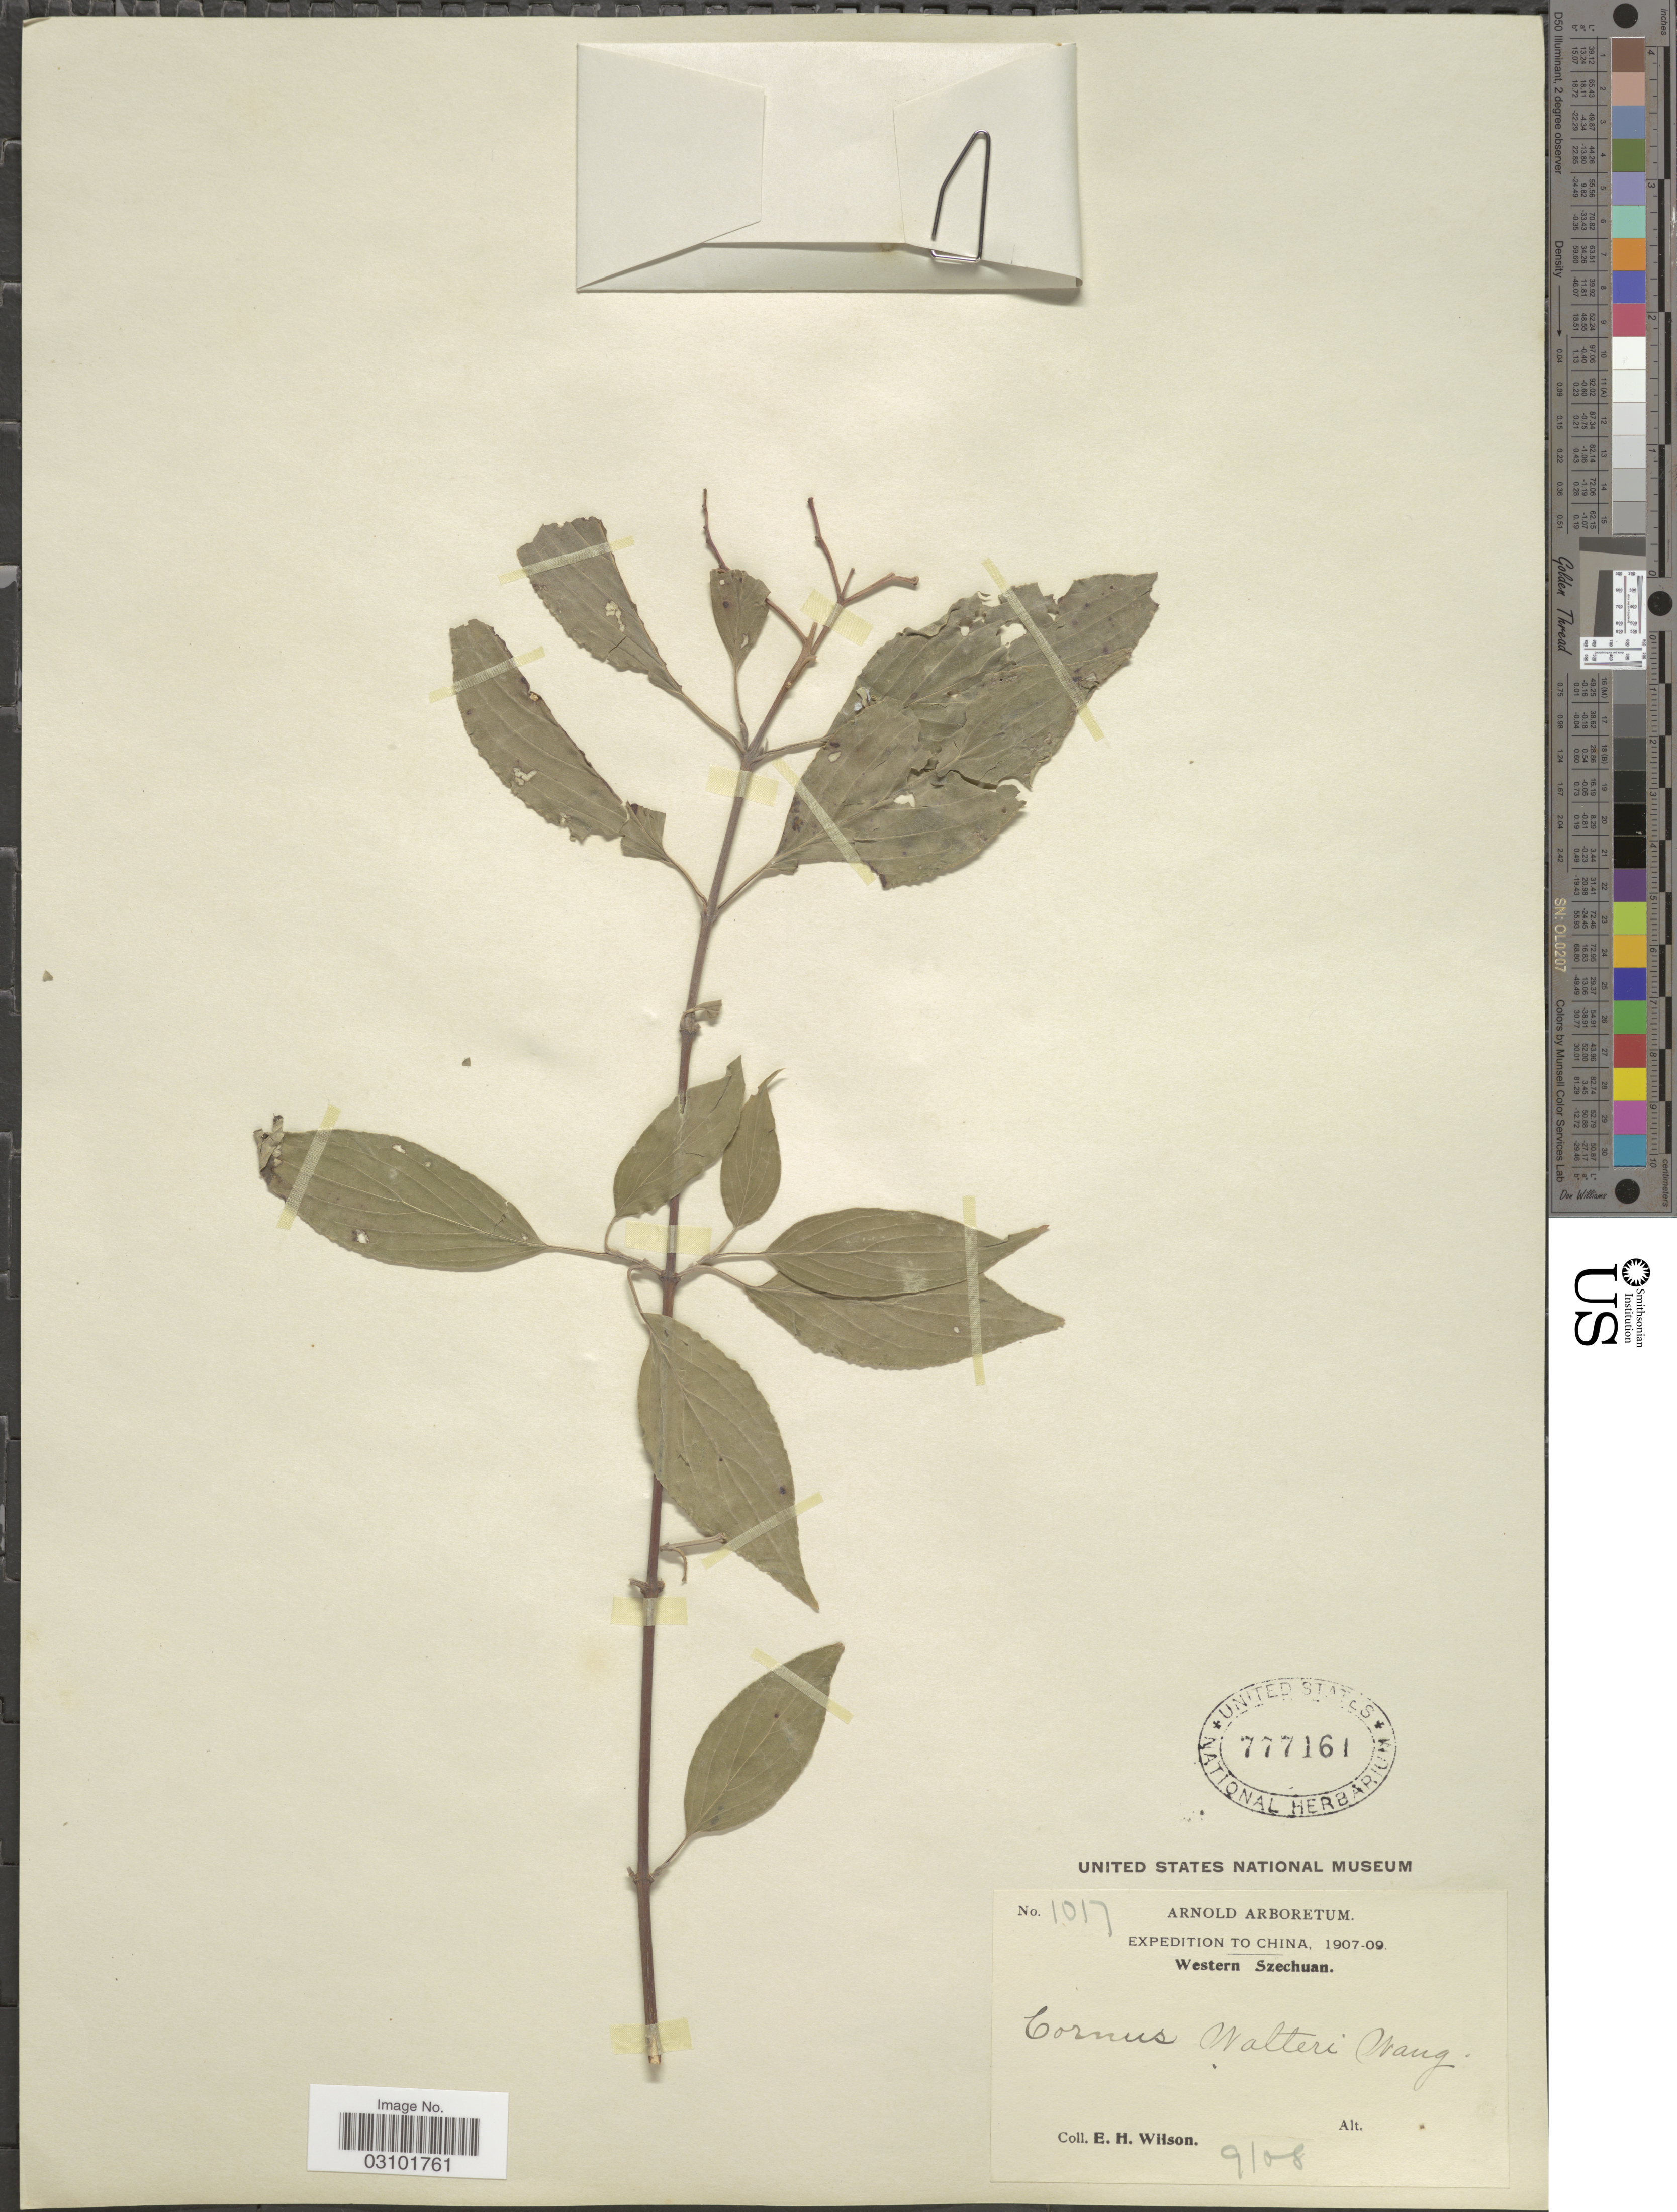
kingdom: Plantae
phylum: Tracheophyta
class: Magnoliopsida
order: Cornales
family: Cornaceae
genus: Cornus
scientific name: Cornus walteri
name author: Wangerin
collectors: E. Wilson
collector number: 1017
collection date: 1908-09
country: China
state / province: Sichuan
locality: Western Szechuan.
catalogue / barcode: US 777161